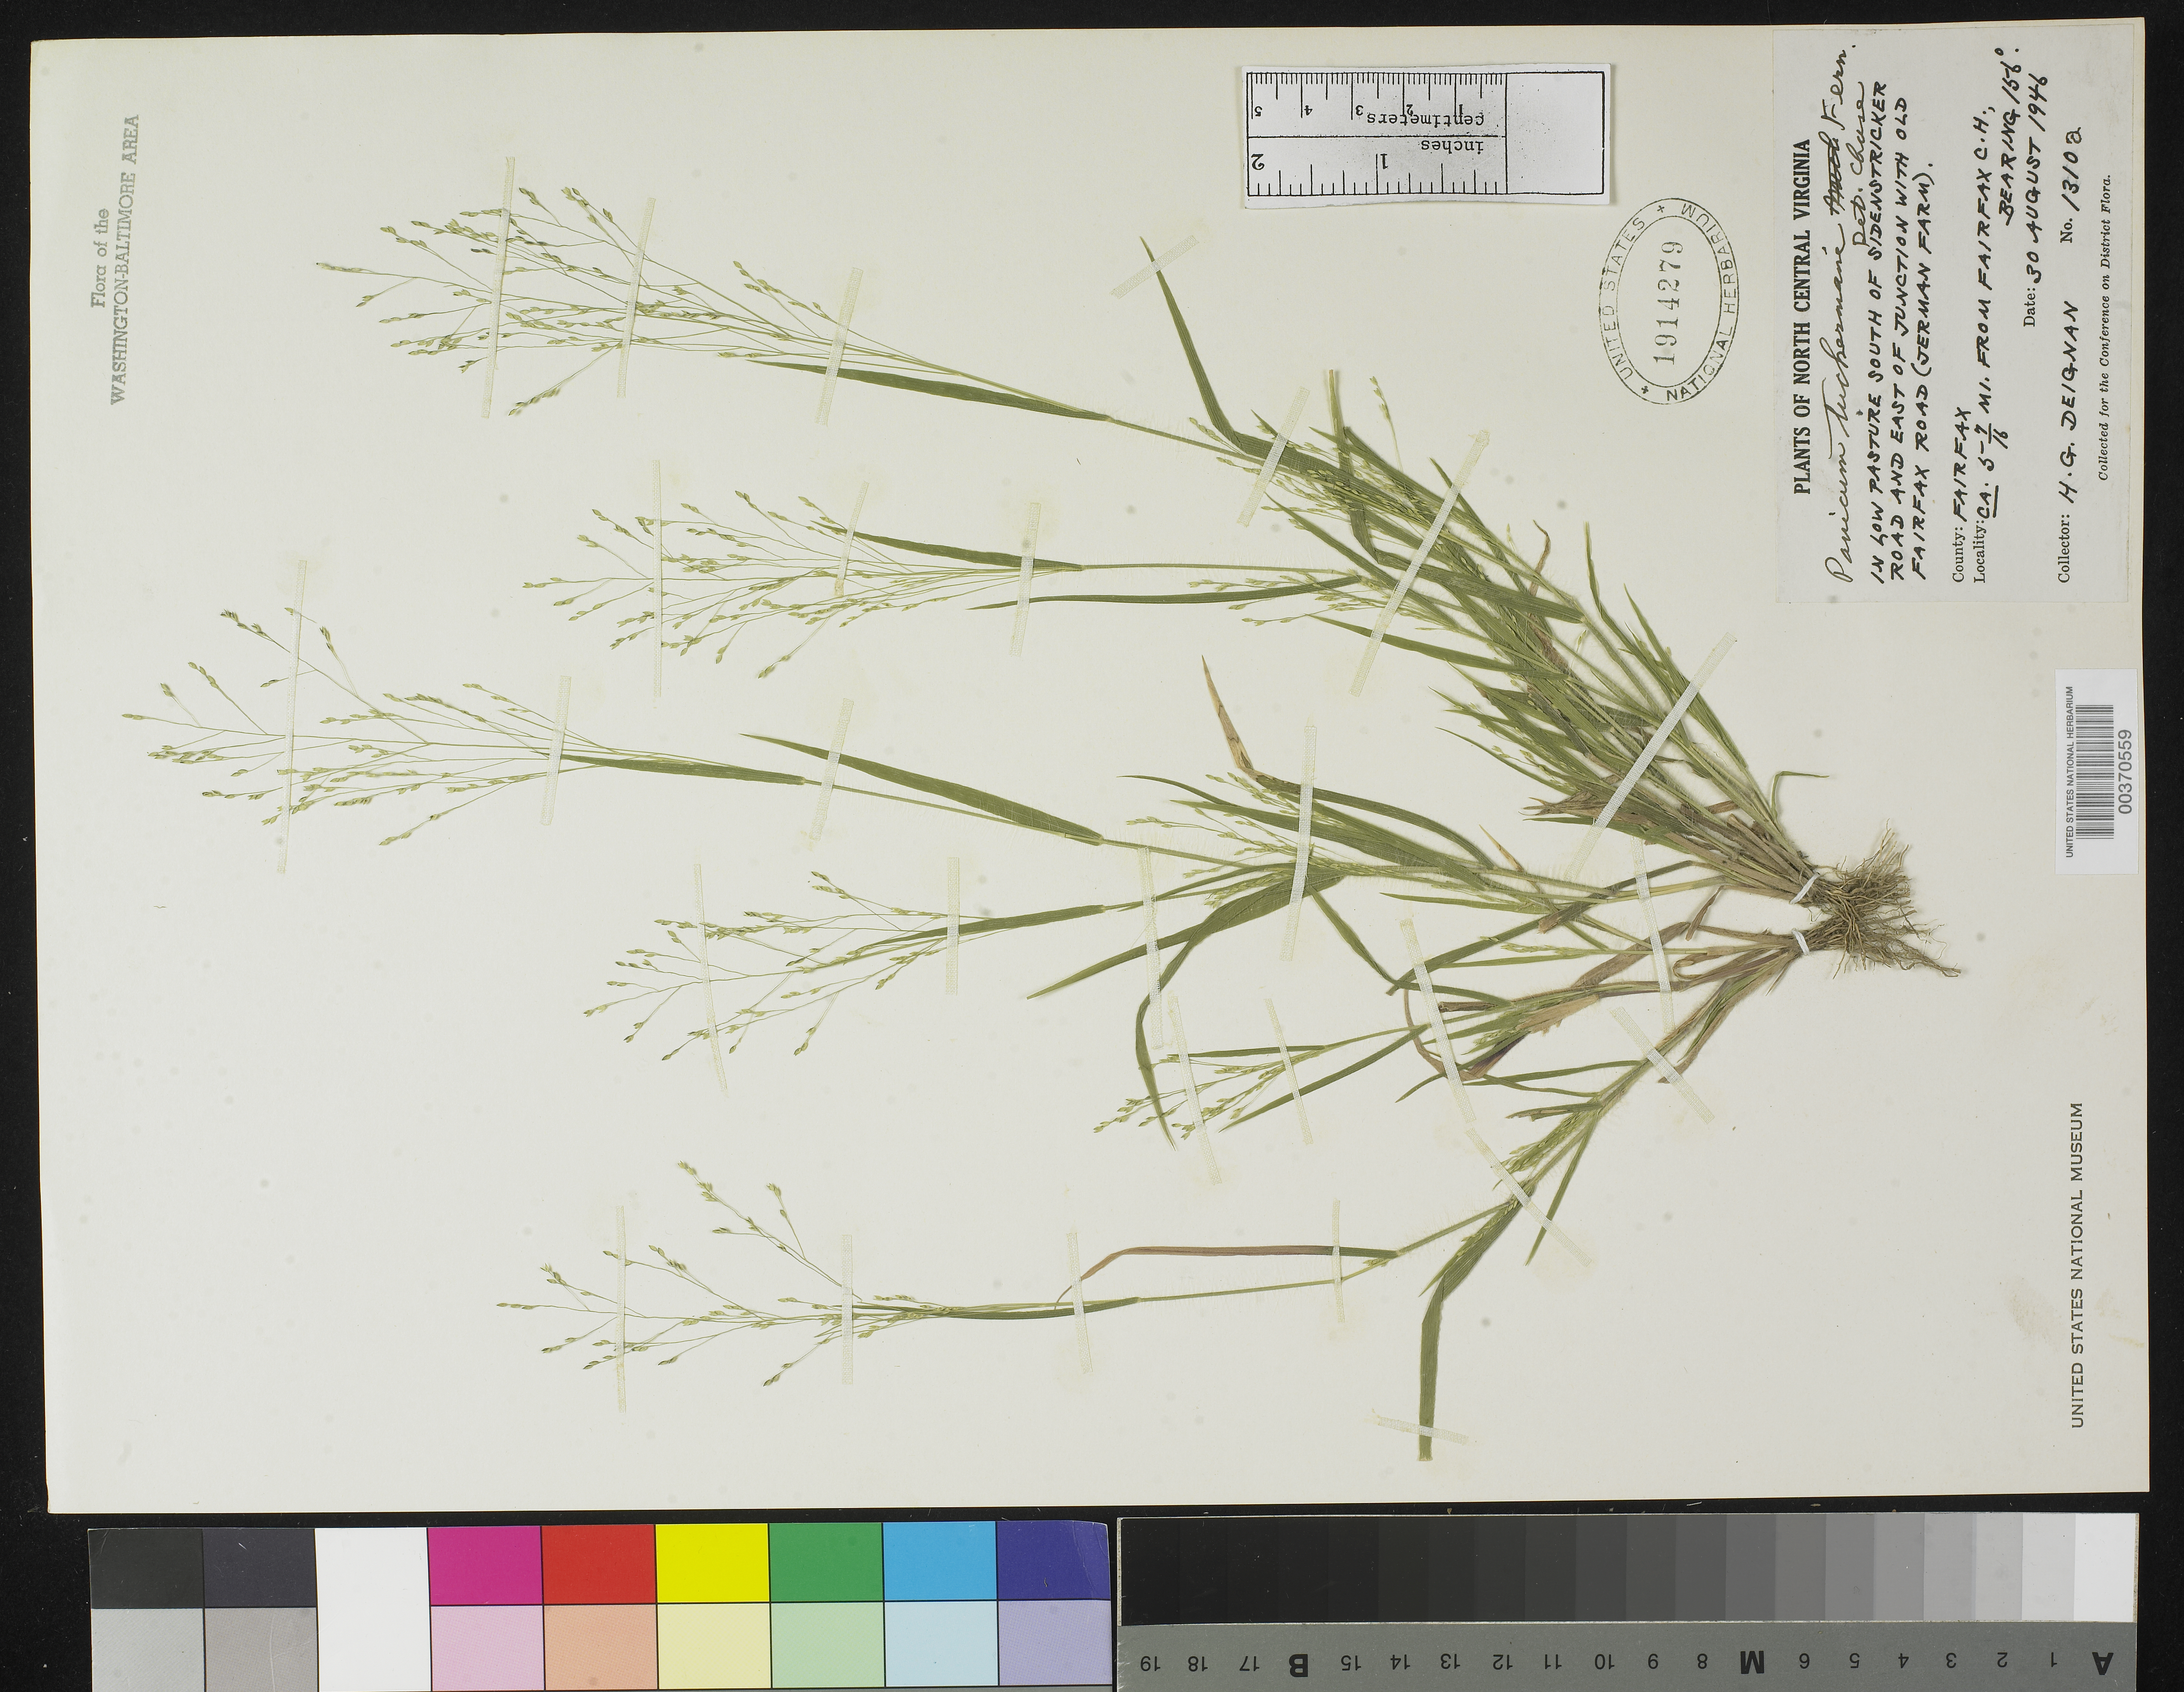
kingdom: Plantae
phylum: Tracheophyta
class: Liliopsida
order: Poales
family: Poaceae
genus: Panicum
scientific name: Panicum philadelphicum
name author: Bernh. ex Trin.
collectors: H. Deignan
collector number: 13102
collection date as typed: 30 Aug 1946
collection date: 1946-08-30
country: United States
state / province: Virginia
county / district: Fairfax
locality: Sidenstricker road, east of junction with Old Fairfax road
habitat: In low pasture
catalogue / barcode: US 1914279